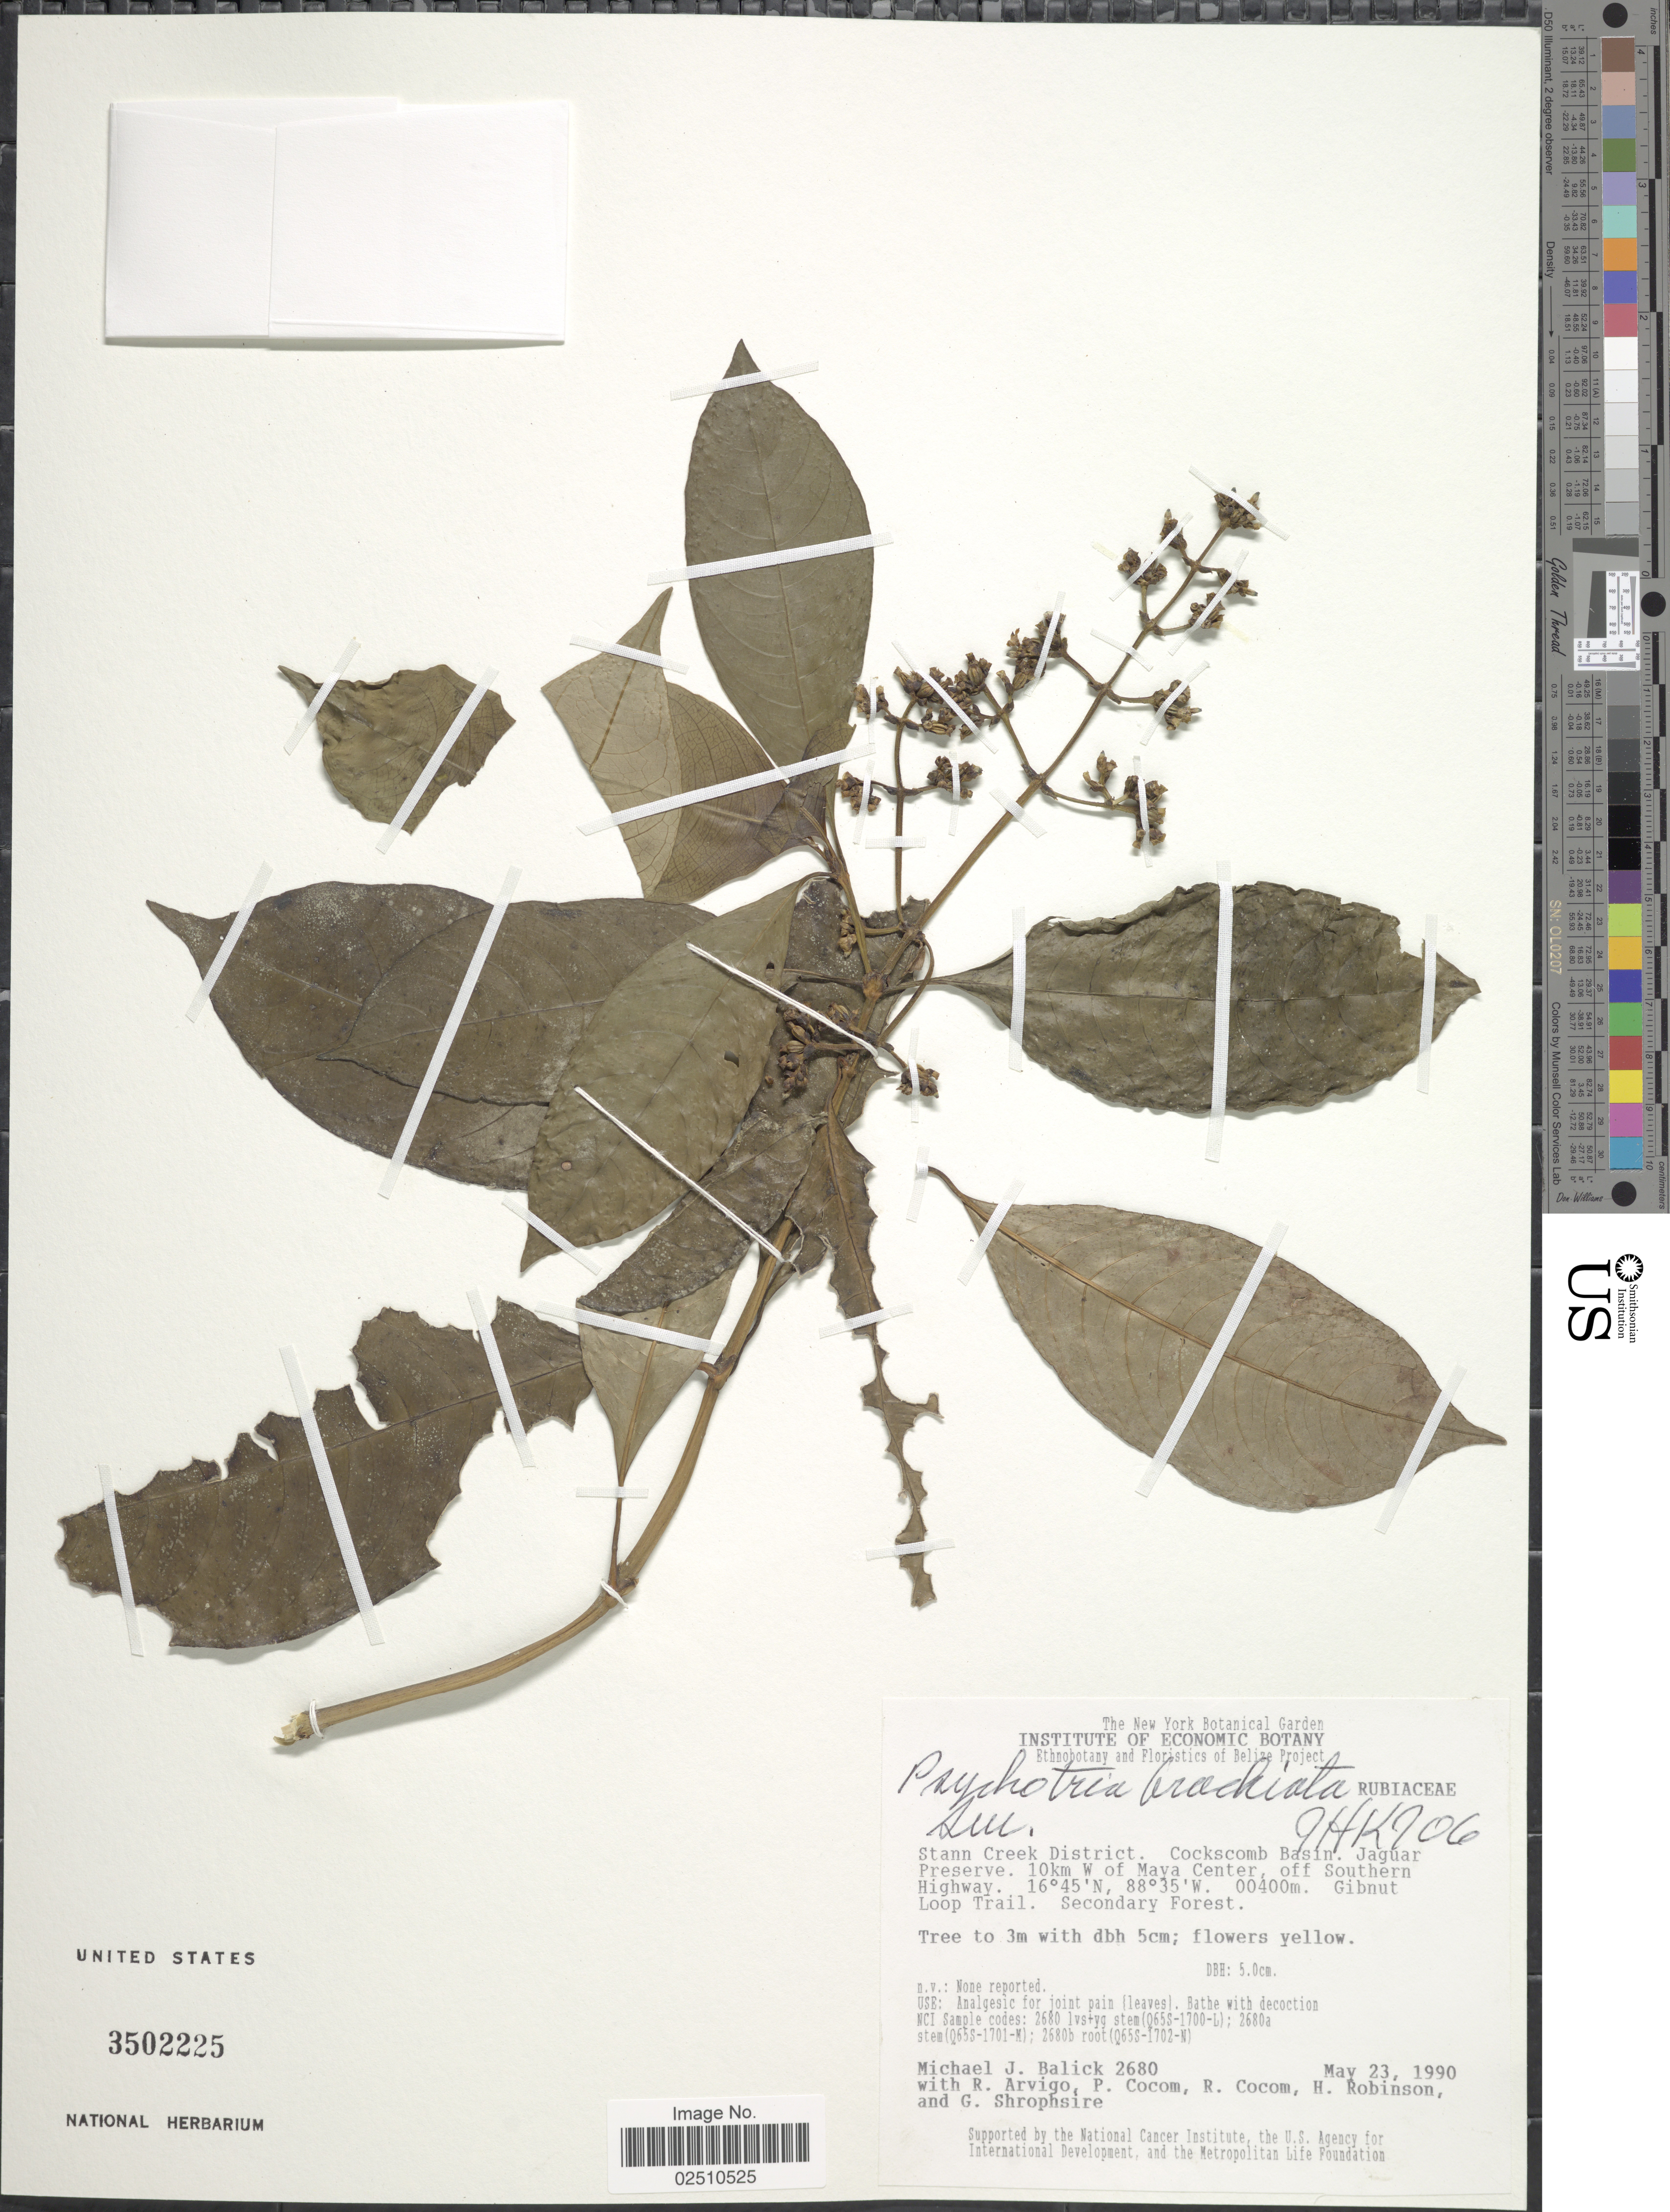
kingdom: Plantae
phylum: Tracheophyta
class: Magnoliopsida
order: Gentianales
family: Rubiaceae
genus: Psychotria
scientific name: Psychotria brachiata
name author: Sw.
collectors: M. J. Balick, R. Arvigo, P. Cocom, R. Cocom & et al.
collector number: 2680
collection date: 1990-05-23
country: Belize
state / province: Stann Creek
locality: Cockscomb Basin, Jaguar Preserve, 10 km w of Maya Center, off Southern Highway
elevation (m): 400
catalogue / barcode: US 3502225